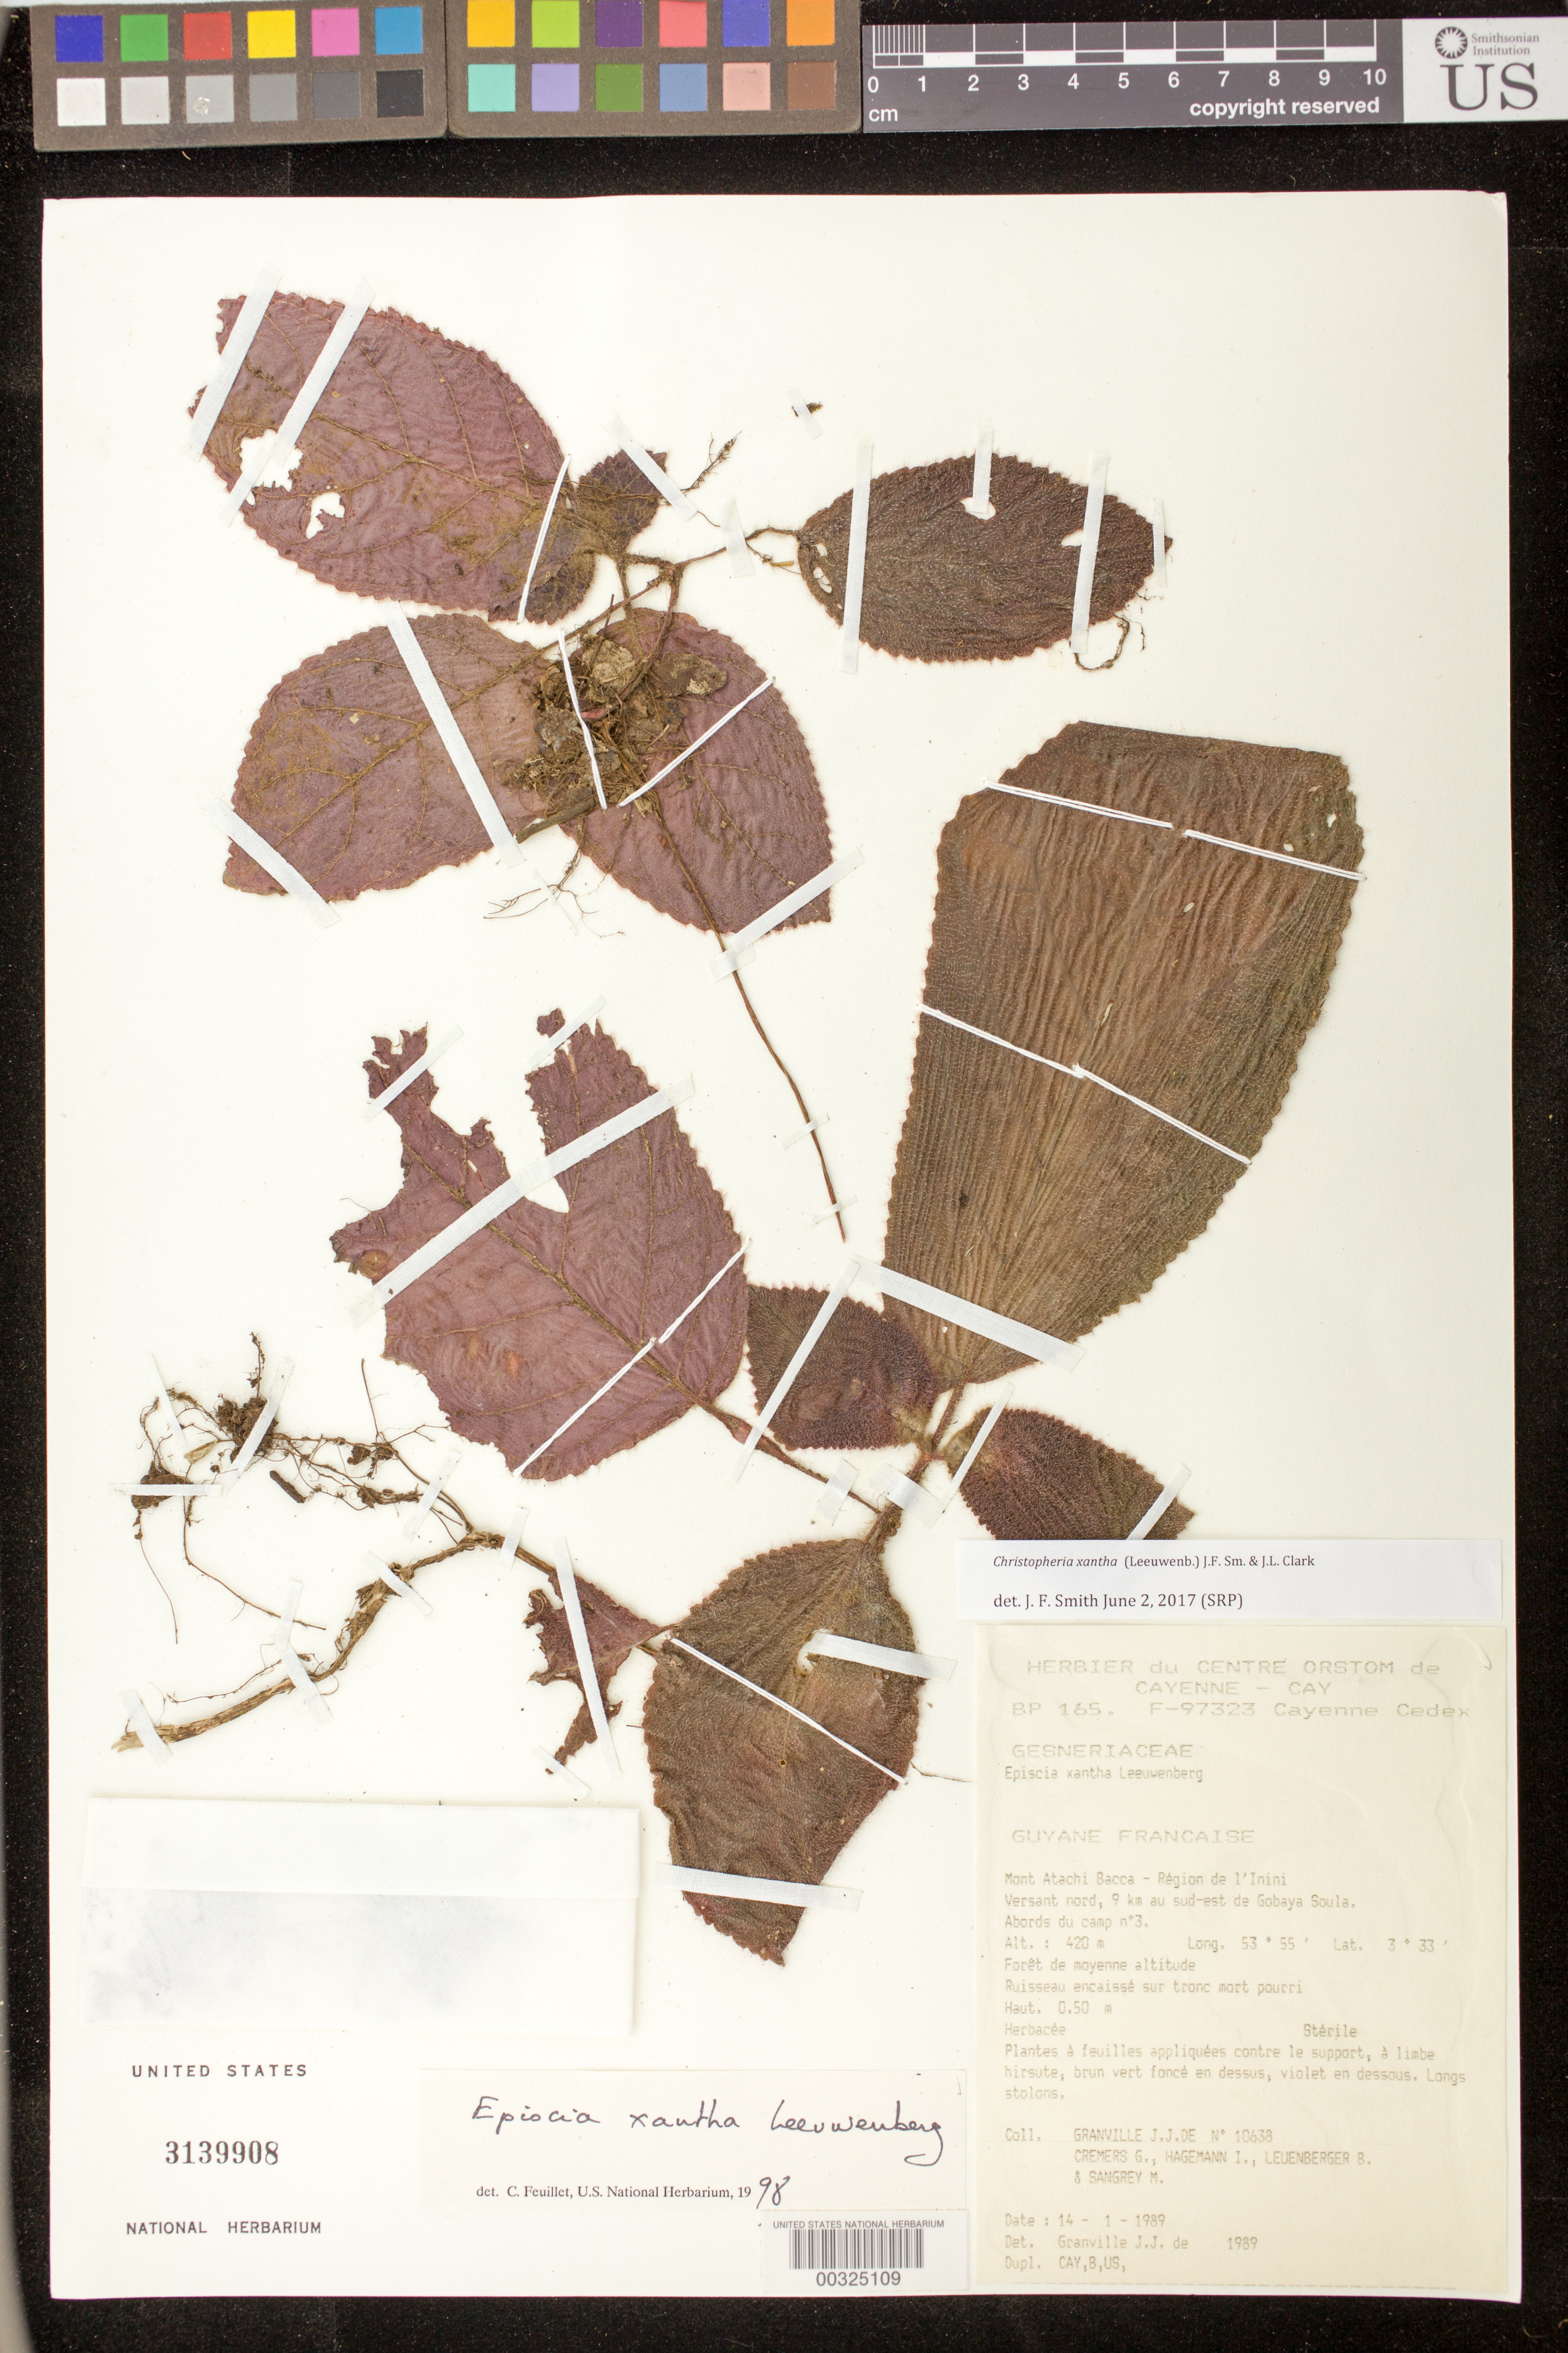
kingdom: Plantae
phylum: Tracheophyta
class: Magnoliopsida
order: Lamiales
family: Gesneriaceae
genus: Christopheria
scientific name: Christopheria xantha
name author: (Leeuwenb.) J.F. Sm. & J.L. Clark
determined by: Smith, J. F.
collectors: J.-J. de Granville, G. Cremers, I. Hagemann, B. Leuenberger & M. S. Sangrey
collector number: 10638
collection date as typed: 14 Jan 1989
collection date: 1989-01-14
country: French Guiana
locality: Mont Atachi Bacca - région de l'Inini, versant nord, 9 km SE de Gobaya Soula, abords du camp no. 3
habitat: Forêt de moyenne altitude; ruisseau encaissé sur tronc mort pourri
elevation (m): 420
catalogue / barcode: US 3139908